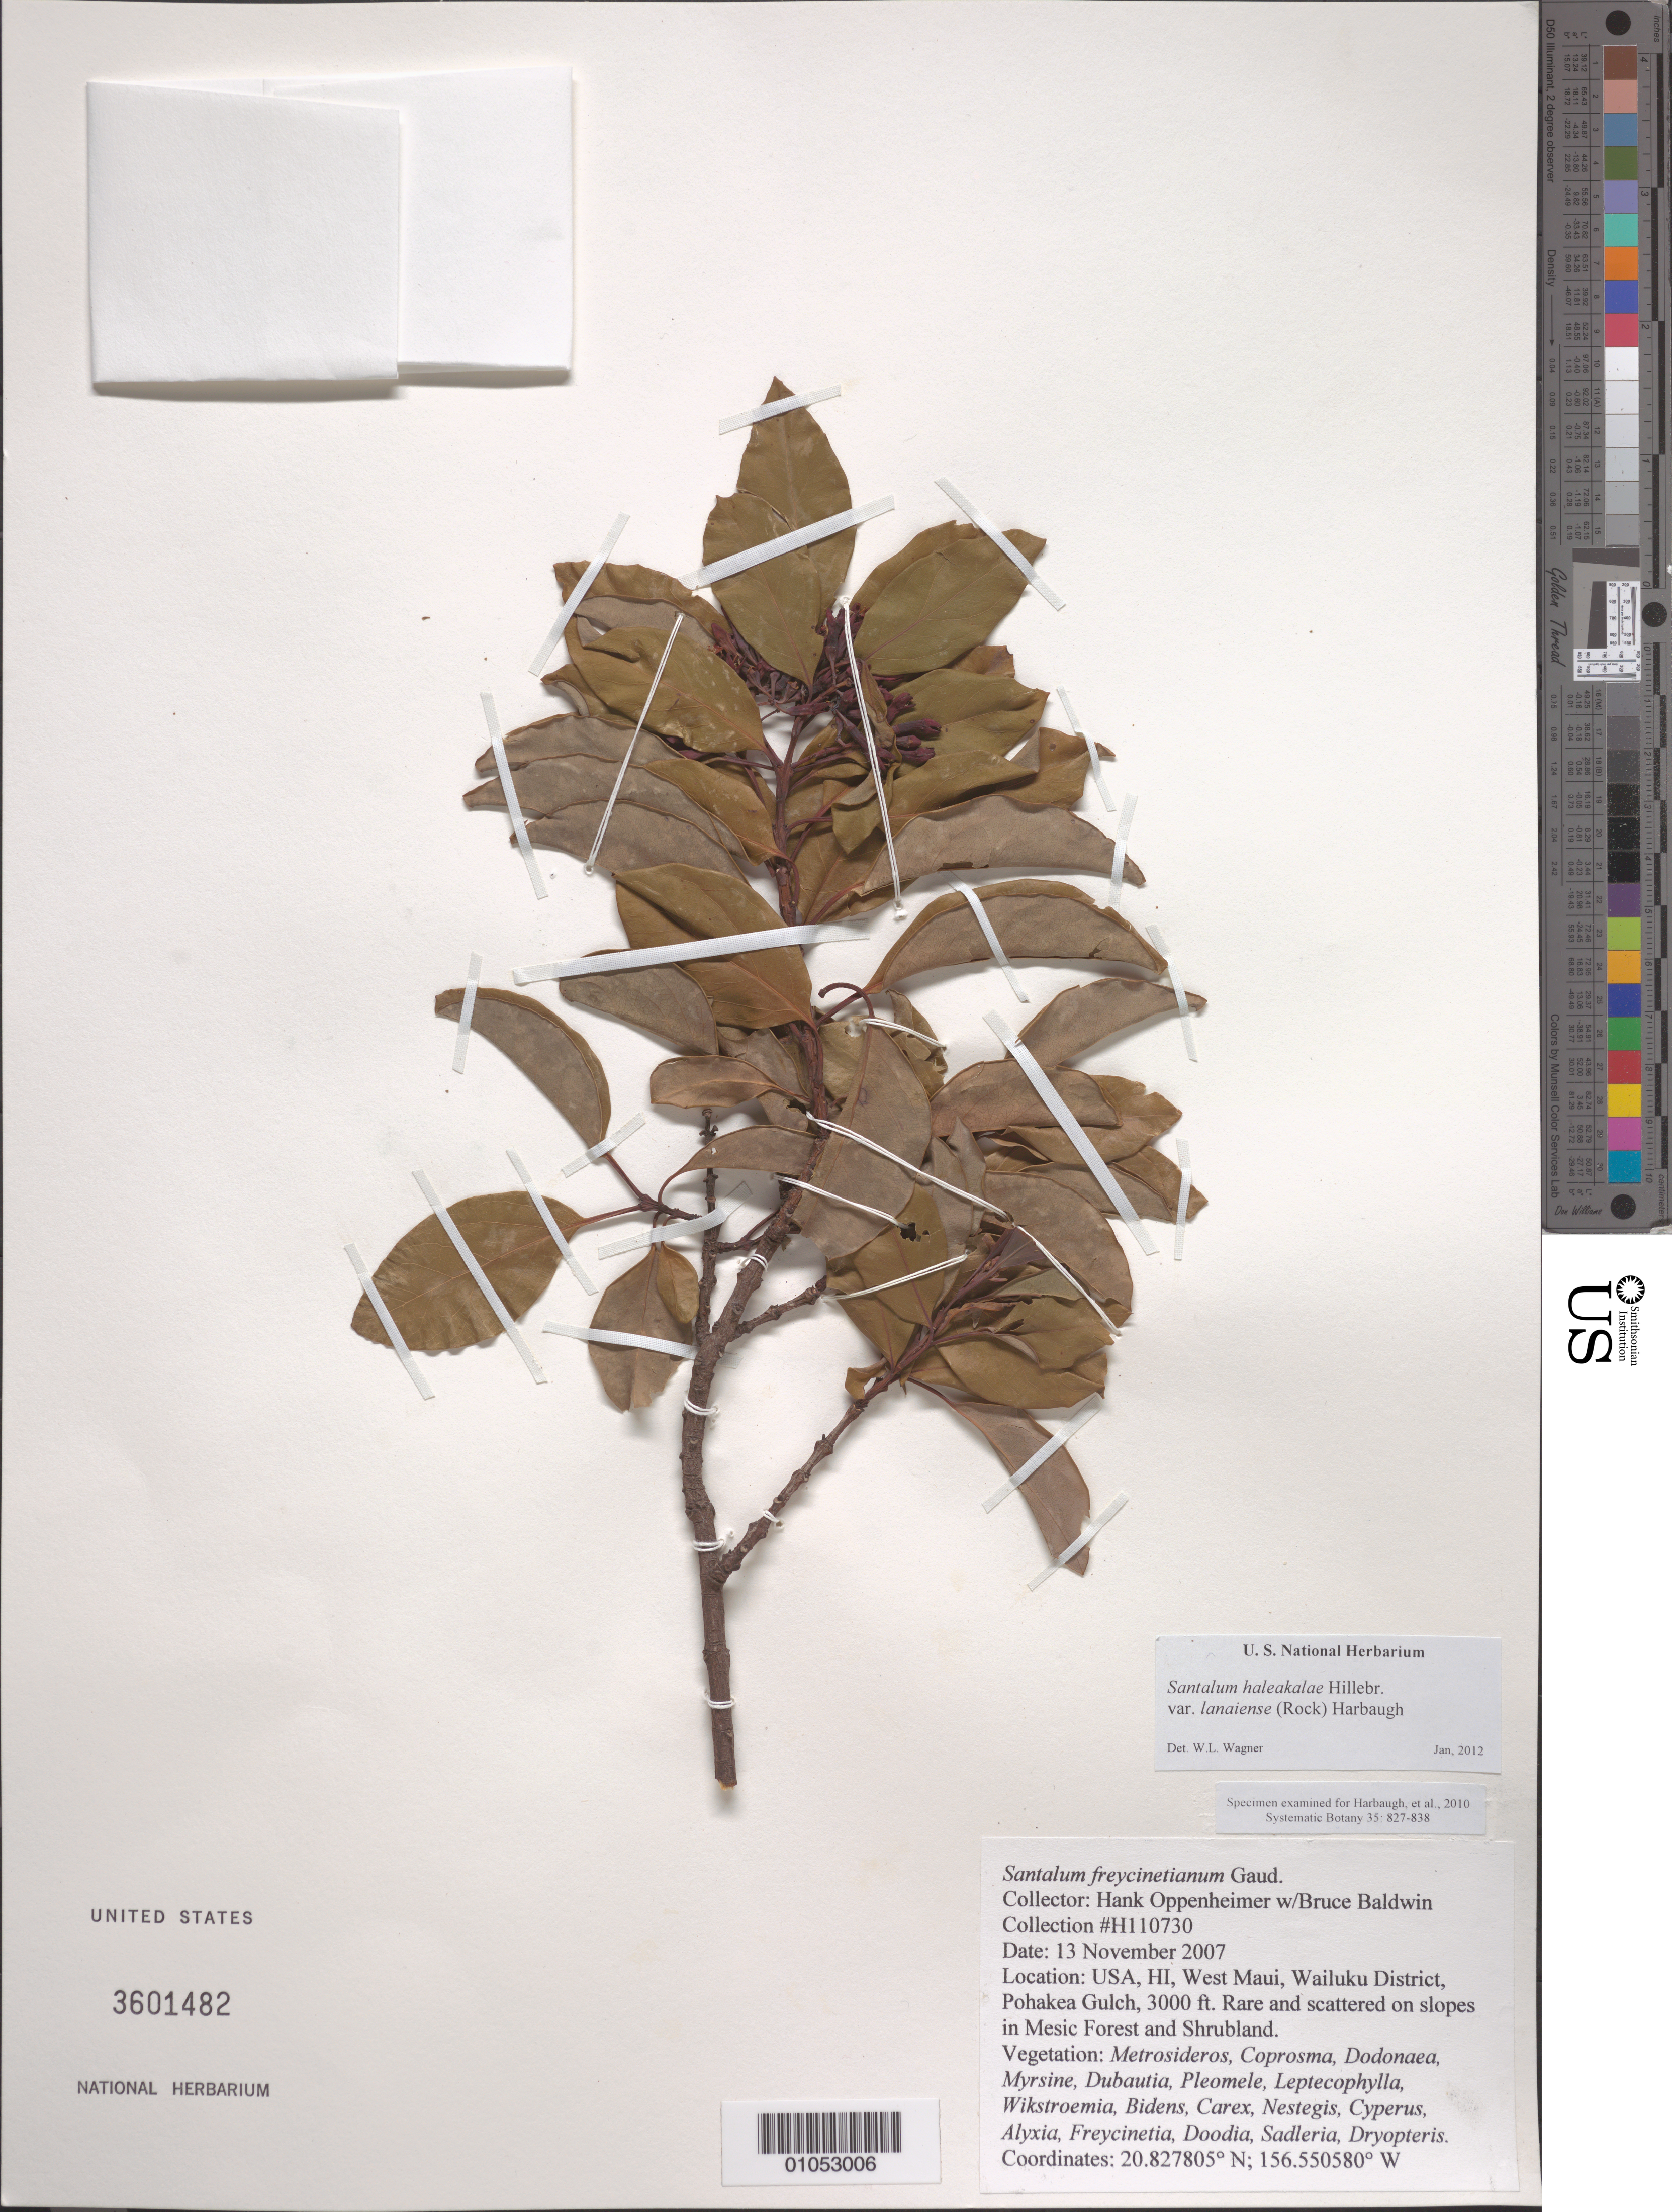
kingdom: Plantae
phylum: Tracheophyta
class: Magnoliopsida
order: Santalales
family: Santalaceae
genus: Santalum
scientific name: Santalum haleakalae var. lanaiense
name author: (Rock) Harbaugh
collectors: H. L. Oppenheimer & B. Baldwin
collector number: H110730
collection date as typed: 13 Nov 2007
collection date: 2007-11-13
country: United States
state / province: Hawaii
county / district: Maui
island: Maui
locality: West Maui, Wailuku District, Pohakea Gulch.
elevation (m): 914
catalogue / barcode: US 3601482